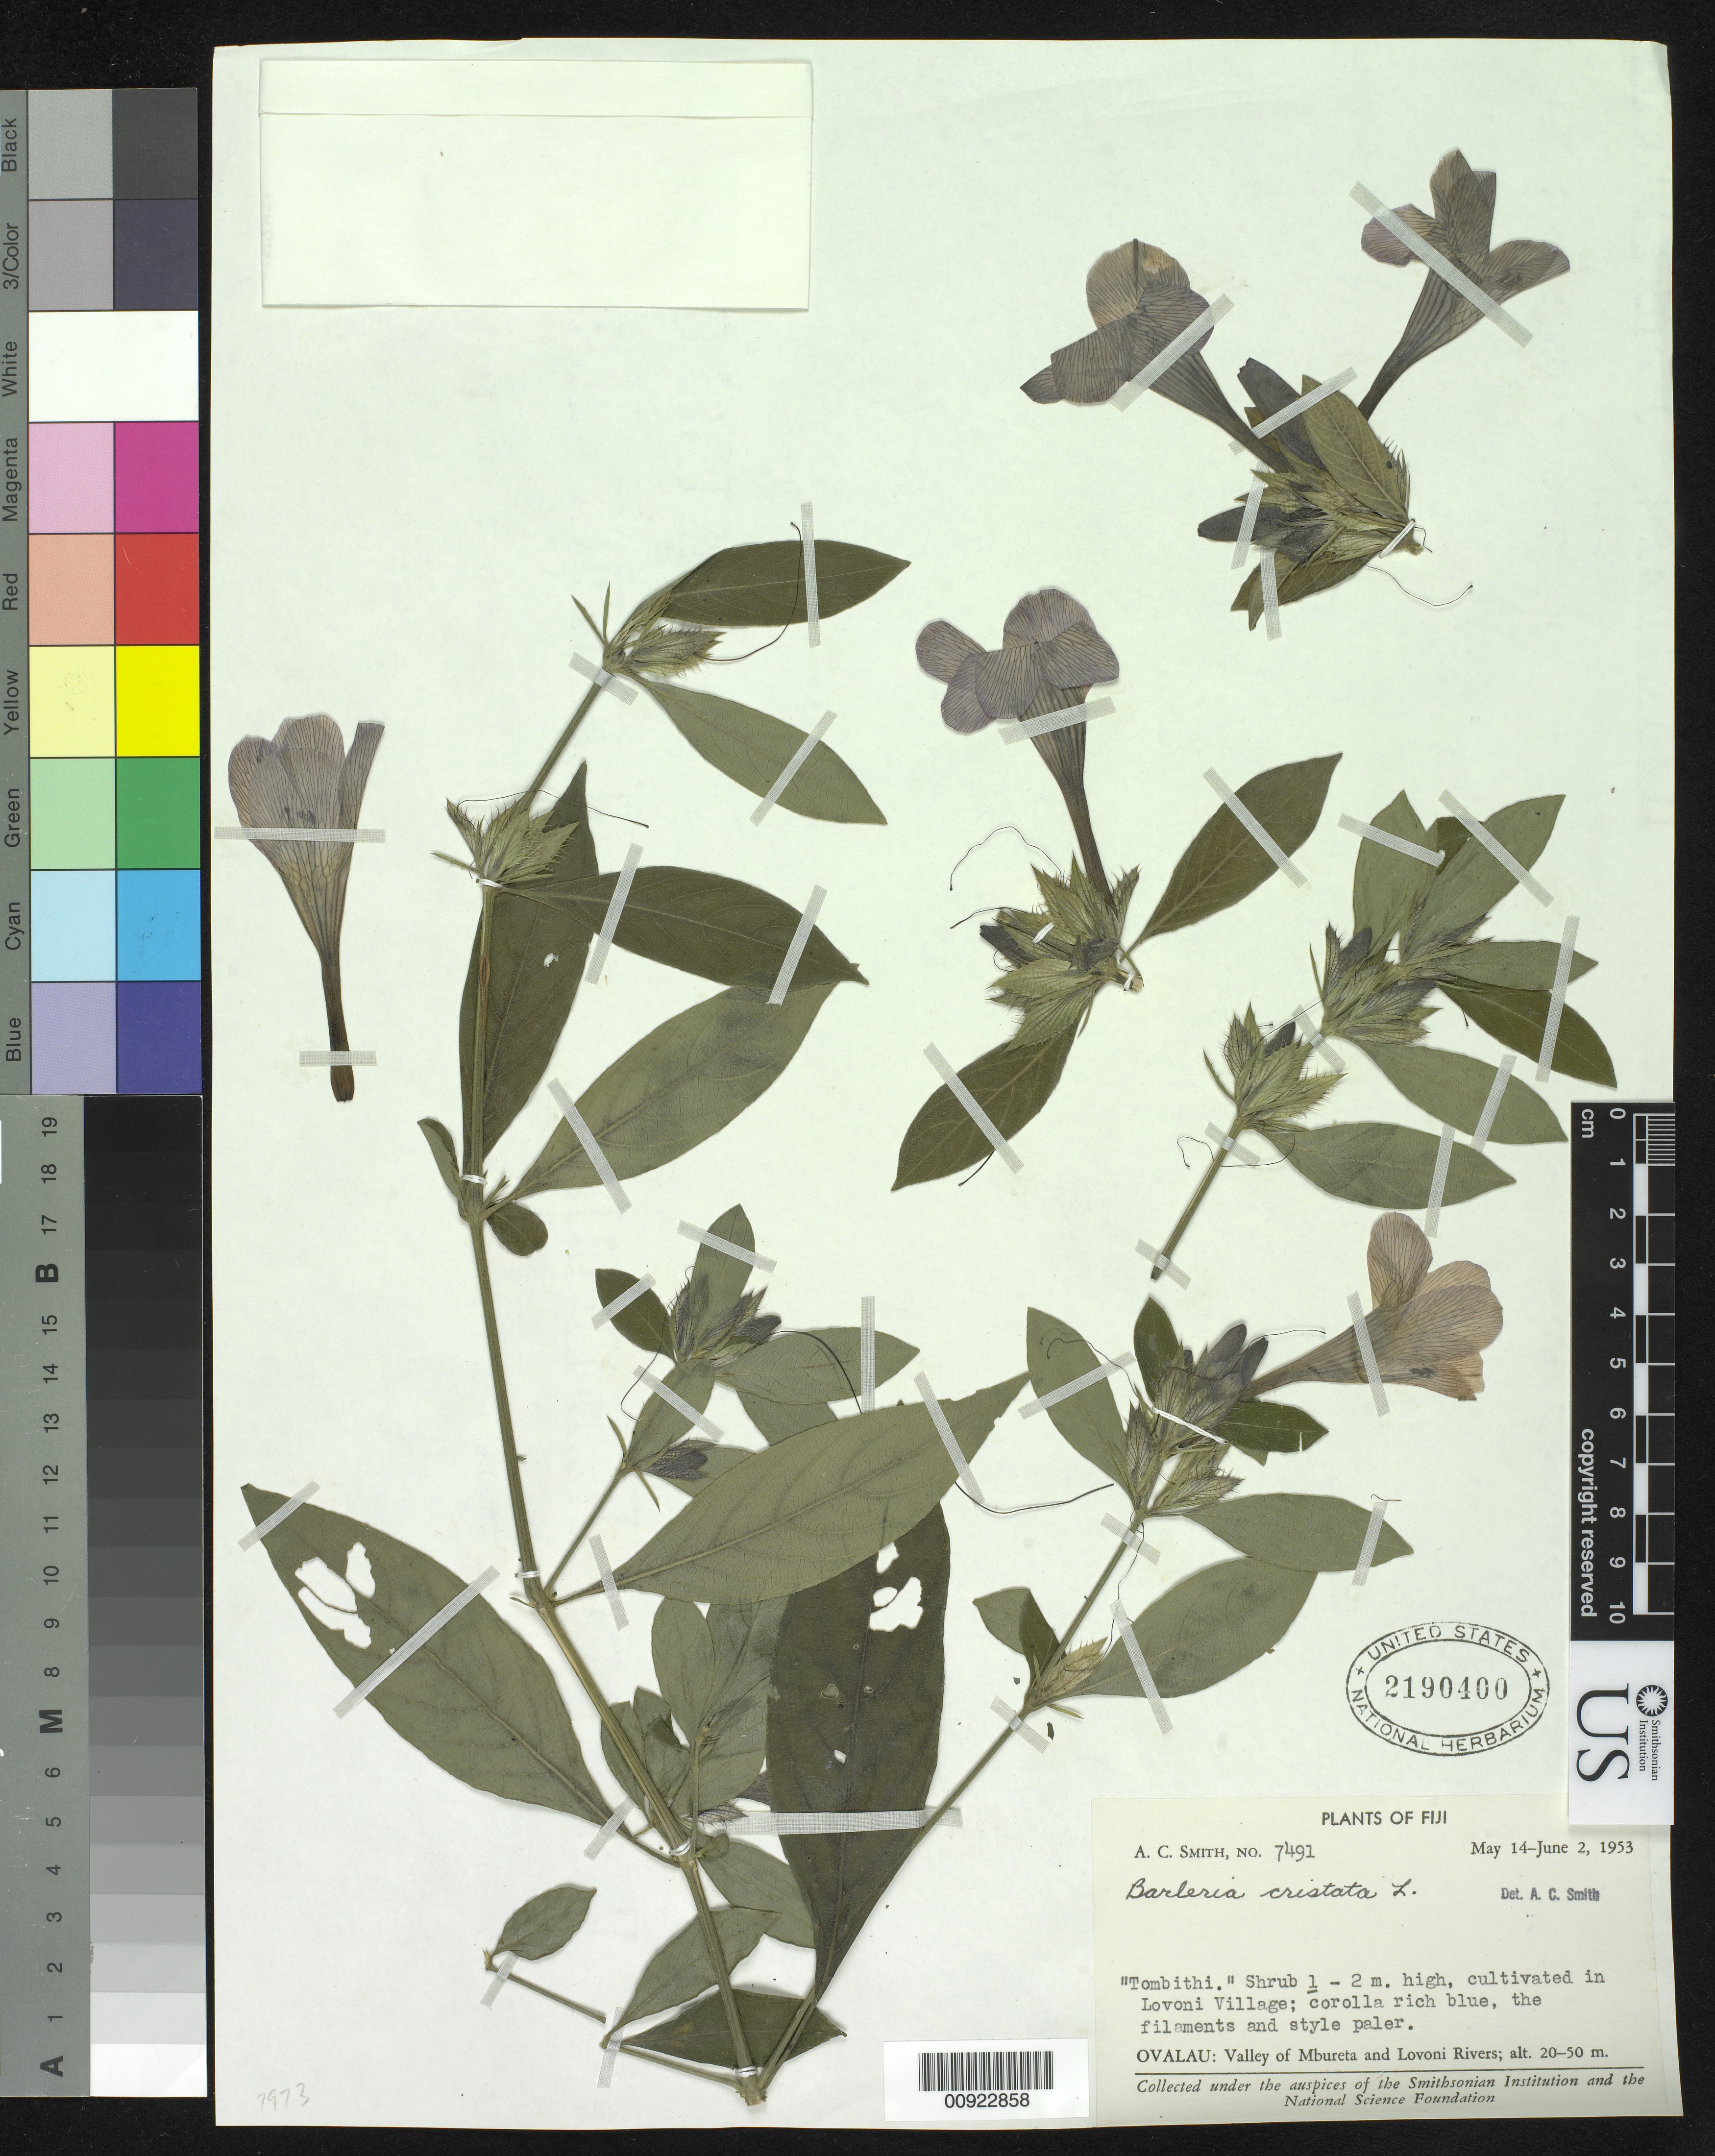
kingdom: Plantae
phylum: Tracheophyta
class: Magnoliopsida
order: Lamiales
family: Acanthaceae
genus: Barleria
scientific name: Barleria cristata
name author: L.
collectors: C. A. Smith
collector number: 7491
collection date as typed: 14 May 1953 to 02 Jun 1953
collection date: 1953-05-14/1953-06-02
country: Fiji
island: Ovalau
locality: Valley of Mbureta and Lovoni Rivers; in Lovoni Village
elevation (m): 20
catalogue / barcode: US 2190400